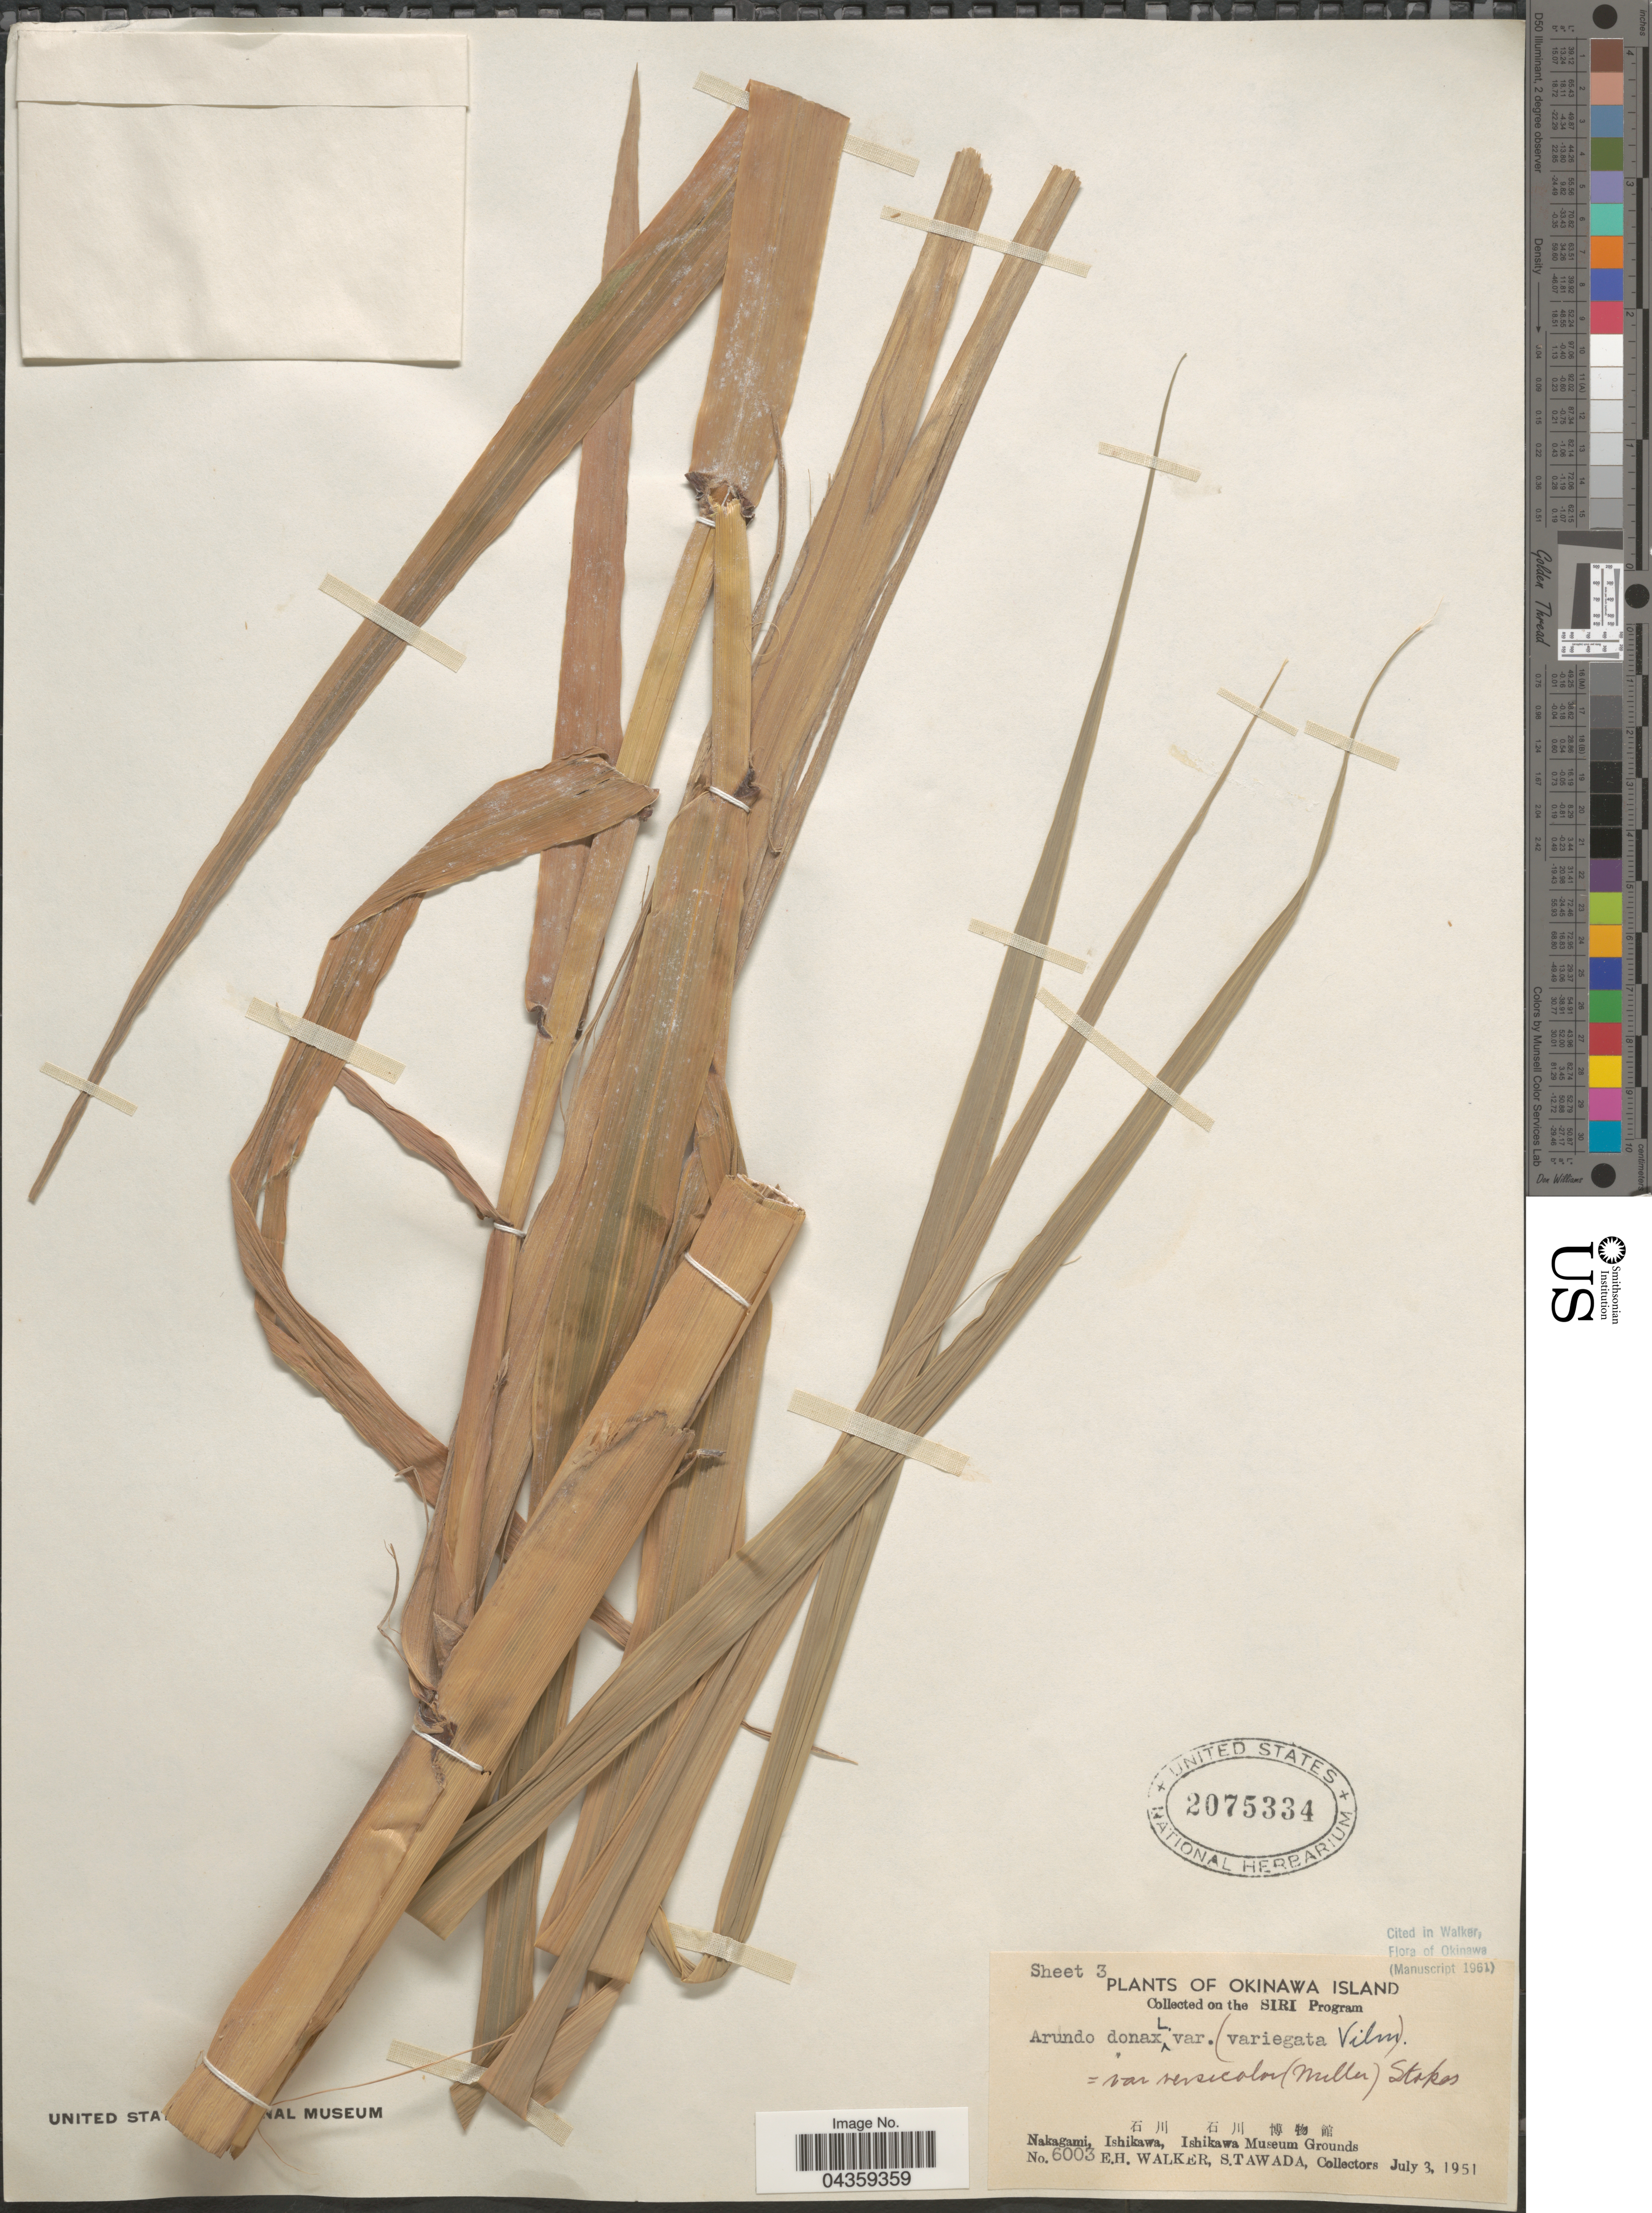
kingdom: Plantae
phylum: Tracheophyta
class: Liliopsida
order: Poales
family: Poaceae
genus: Arundo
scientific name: Arundo donax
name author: L.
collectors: E. H. Walker & S. Tawada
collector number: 6003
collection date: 1951-07-02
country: Japan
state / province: Okinawa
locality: Okinawa Island. [Foreign script] Nakagami, Ishikawa, Ishikawa Museum Grounds.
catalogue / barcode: US 2075334